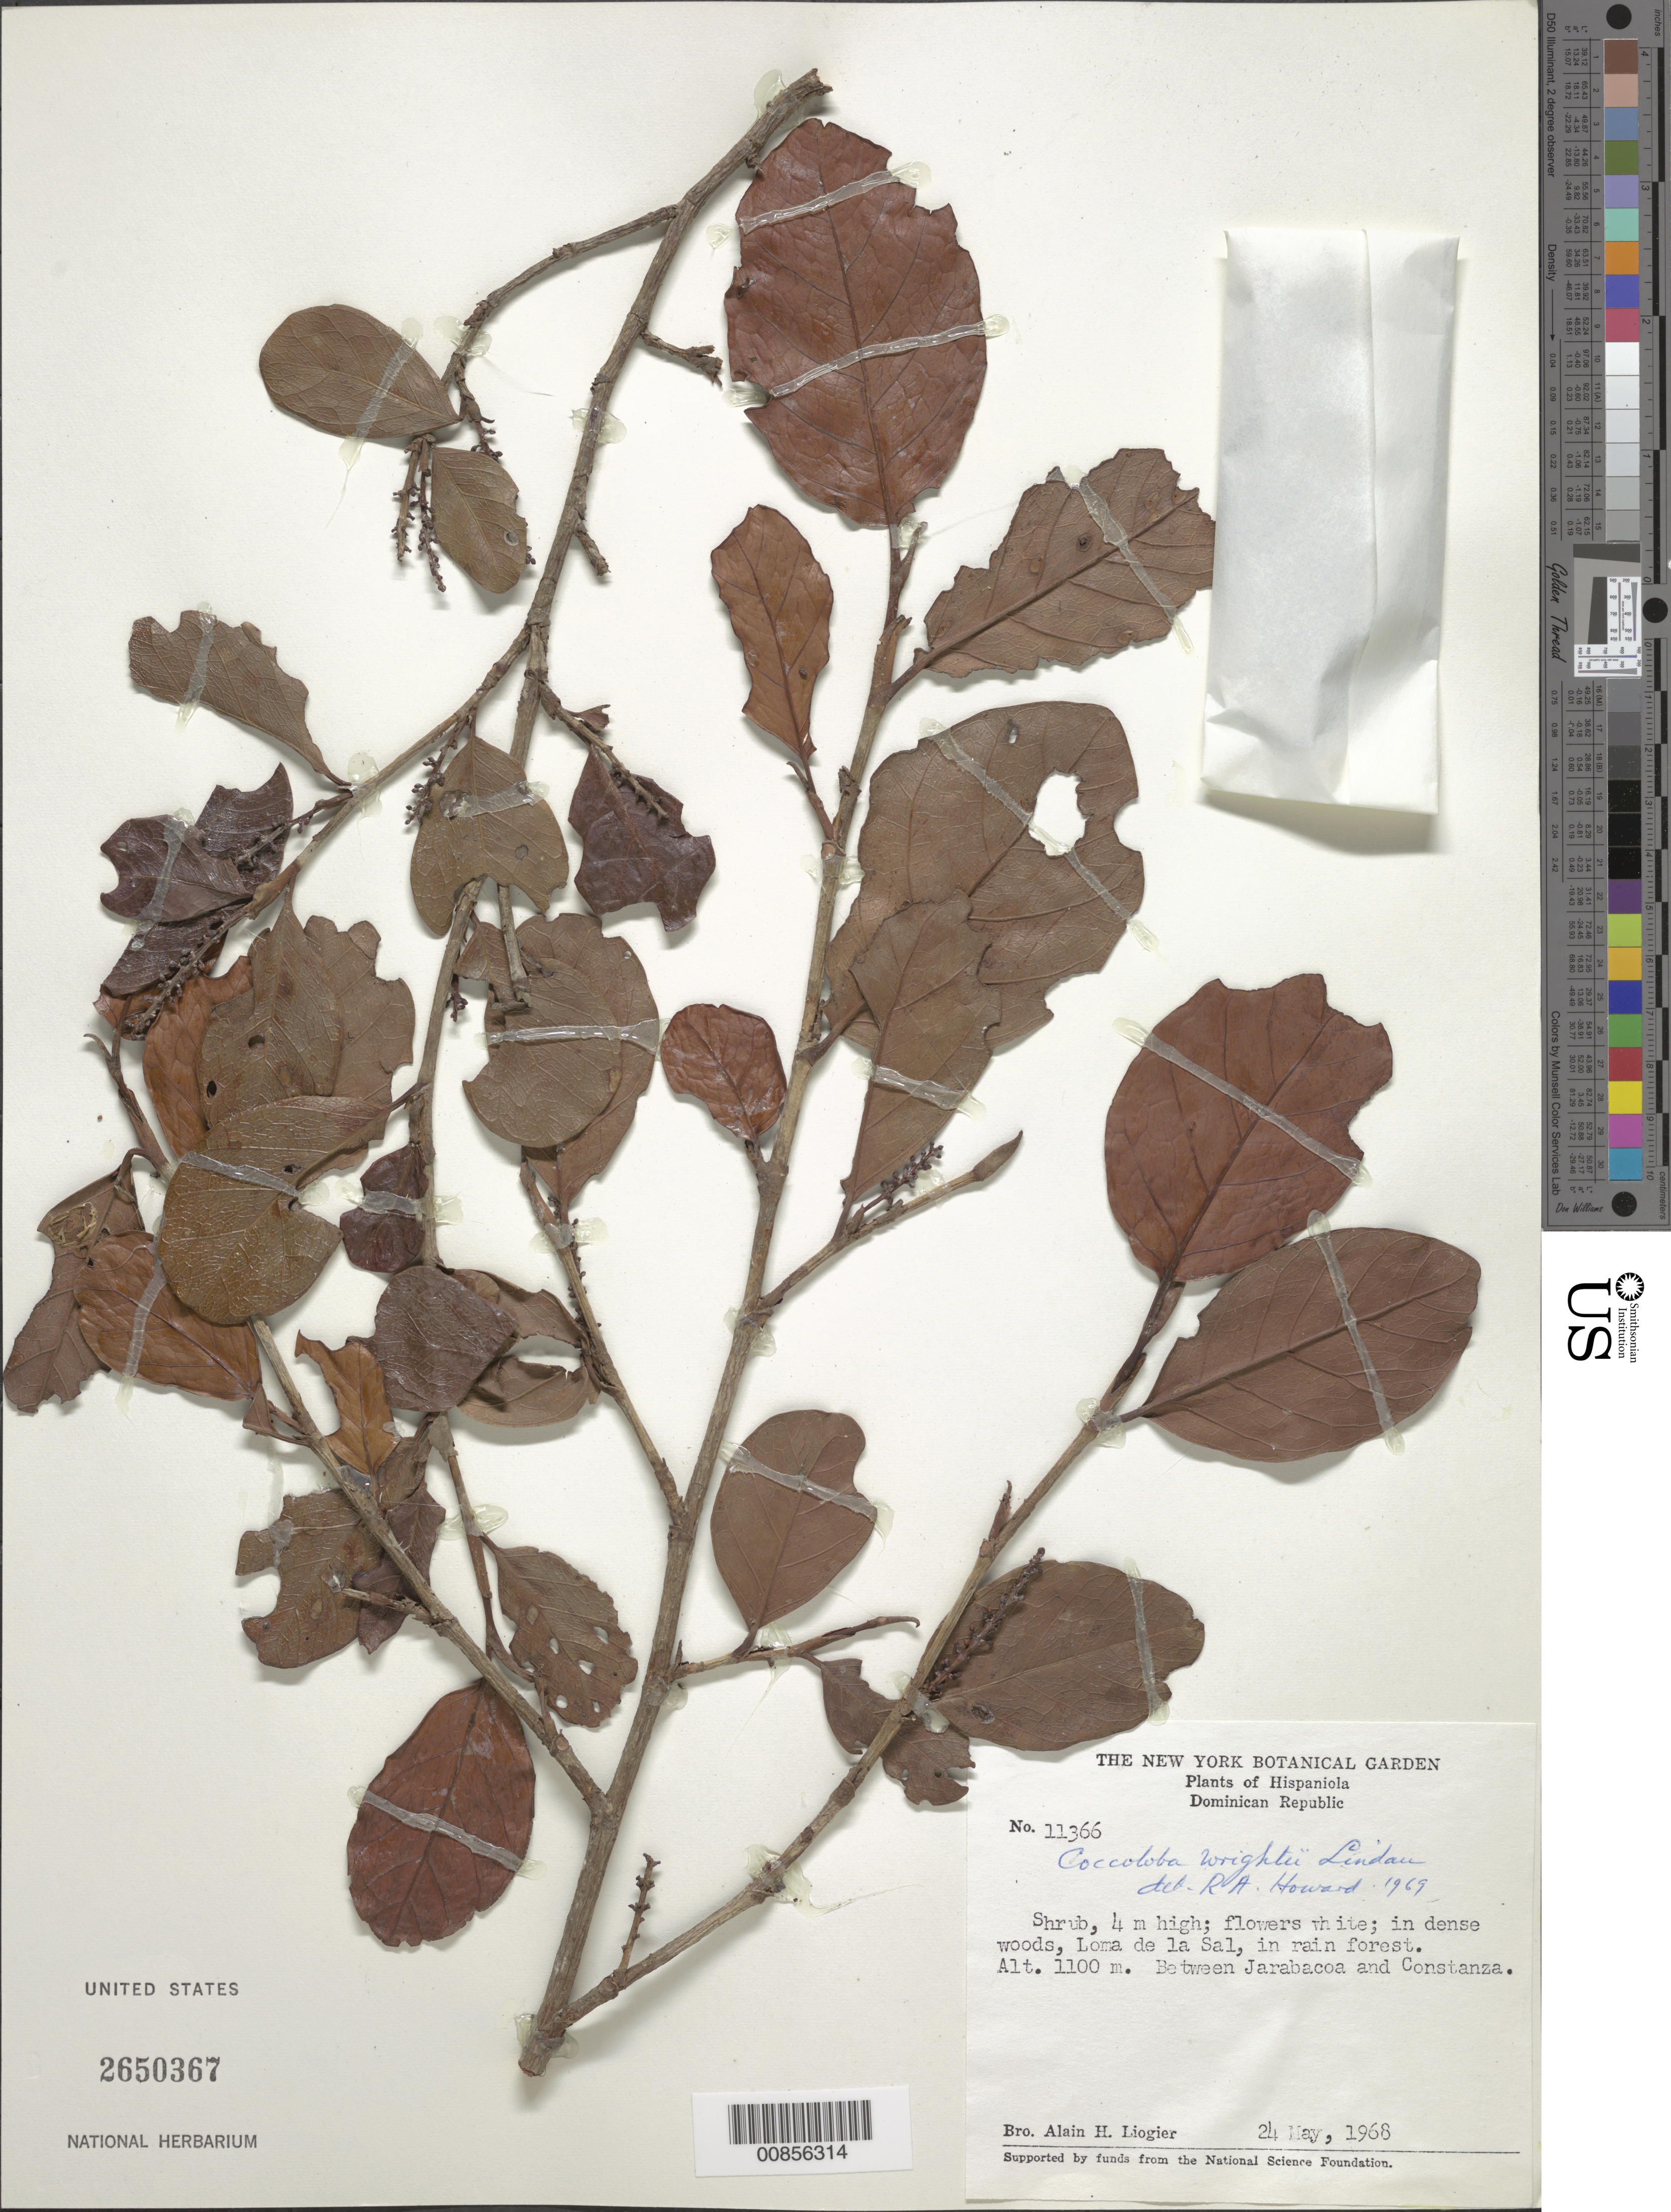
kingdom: Plantae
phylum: Tracheophyta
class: Magnoliopsida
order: Caryophyllales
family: Polygonaceae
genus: Coccoloba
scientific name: Coccoloba wrightii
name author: Lindau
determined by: Howard, R. A.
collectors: A. H. Liogier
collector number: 11366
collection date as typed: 24 May 1968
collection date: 1968-05-24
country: Dominican Republic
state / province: La Vega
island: Hispaniola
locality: Loma de la Sal. Between Jarabacoa and Constanza.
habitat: In dense woods. In rain forest.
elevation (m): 1100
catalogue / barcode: US 2650367